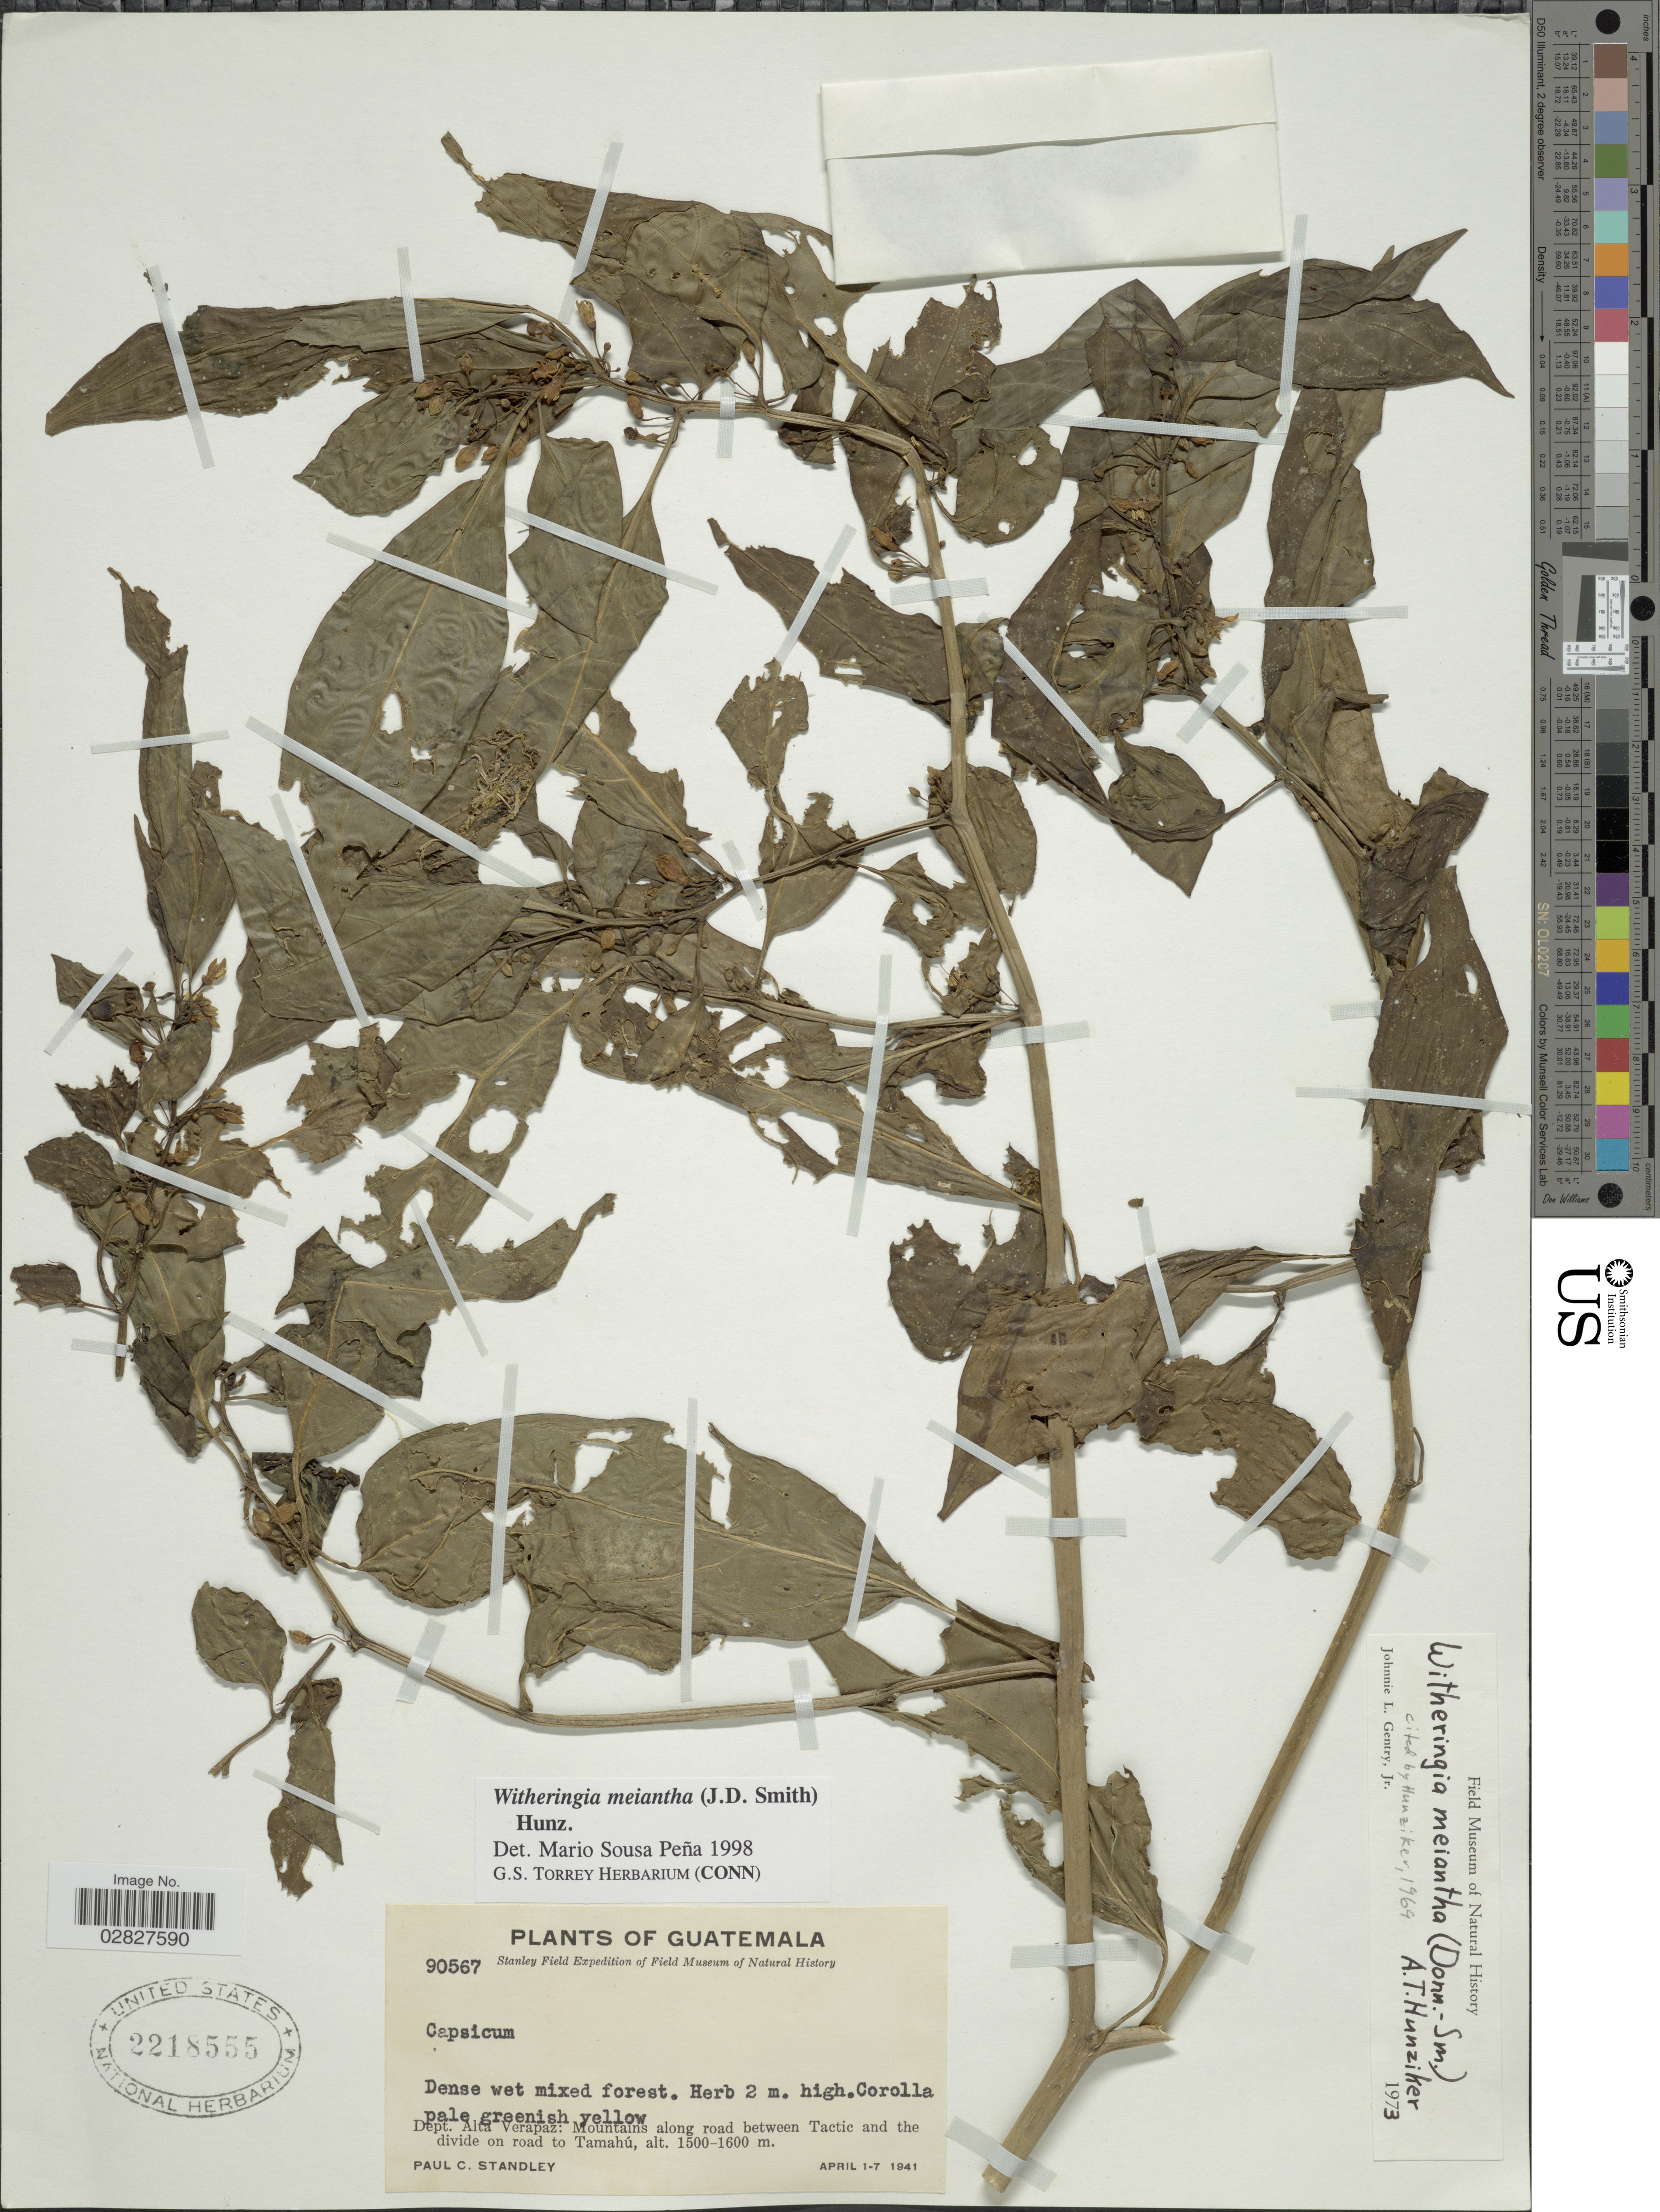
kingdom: Plantae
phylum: Tracheophyta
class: Magnoliopsida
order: Solanales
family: Solanaceae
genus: Witheringia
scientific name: Witheringia meiantha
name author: (Donn. Sm.) Hunz.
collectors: P. C. Standley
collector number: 90567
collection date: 1941-04-01/1941-04-07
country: Guatemala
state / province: Alta Verapaz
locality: Dept. Alta Verapaz: Mountains along road between Tactic and the divide on road to Tamahú.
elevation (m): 1500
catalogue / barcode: US 2218555